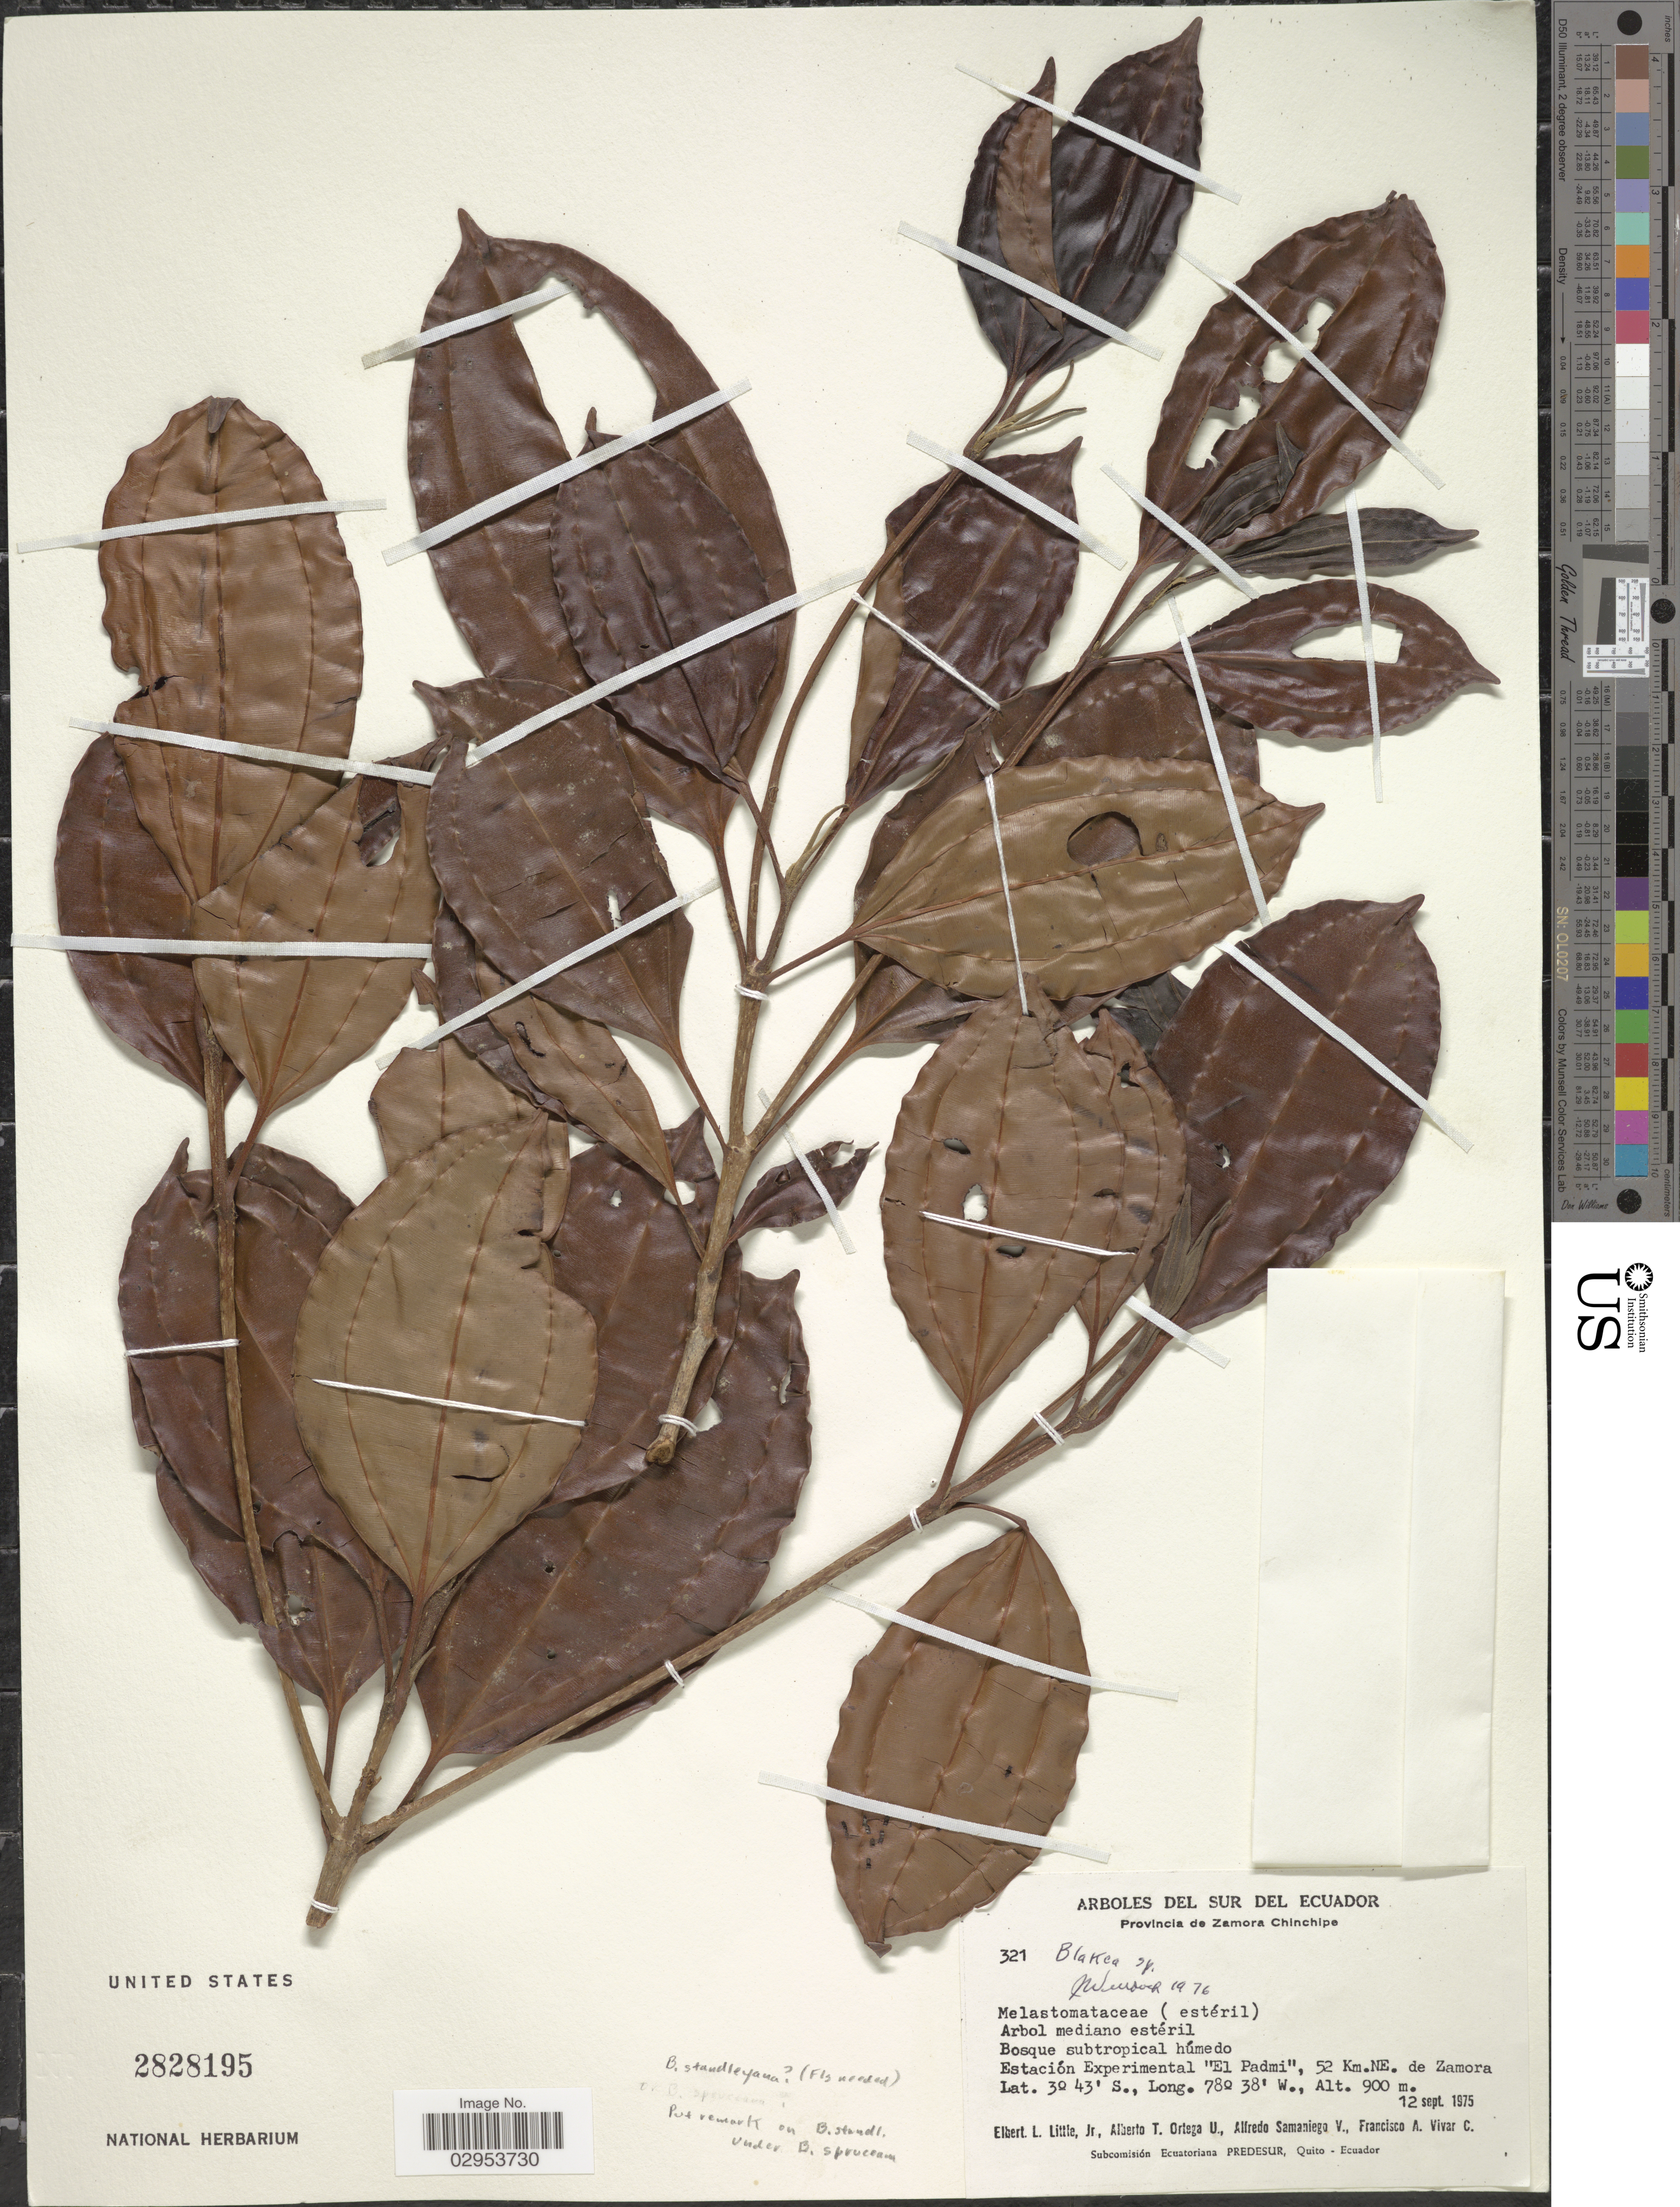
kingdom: Plantae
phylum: Tracheophyta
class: Magnoliopsida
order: Myrtales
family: Melastomataceae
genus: Blakea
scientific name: Blakea sp.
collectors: E. L. Little, A. T. Ortega U., A. V. Samaniego & F. A. Vivar C.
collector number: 321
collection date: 1975-09-12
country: Ecuador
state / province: Zamora-Chinchipe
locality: Estación Experimental 'El Padmi', 52 Km. NE. de Zamora.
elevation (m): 900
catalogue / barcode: US 2828195